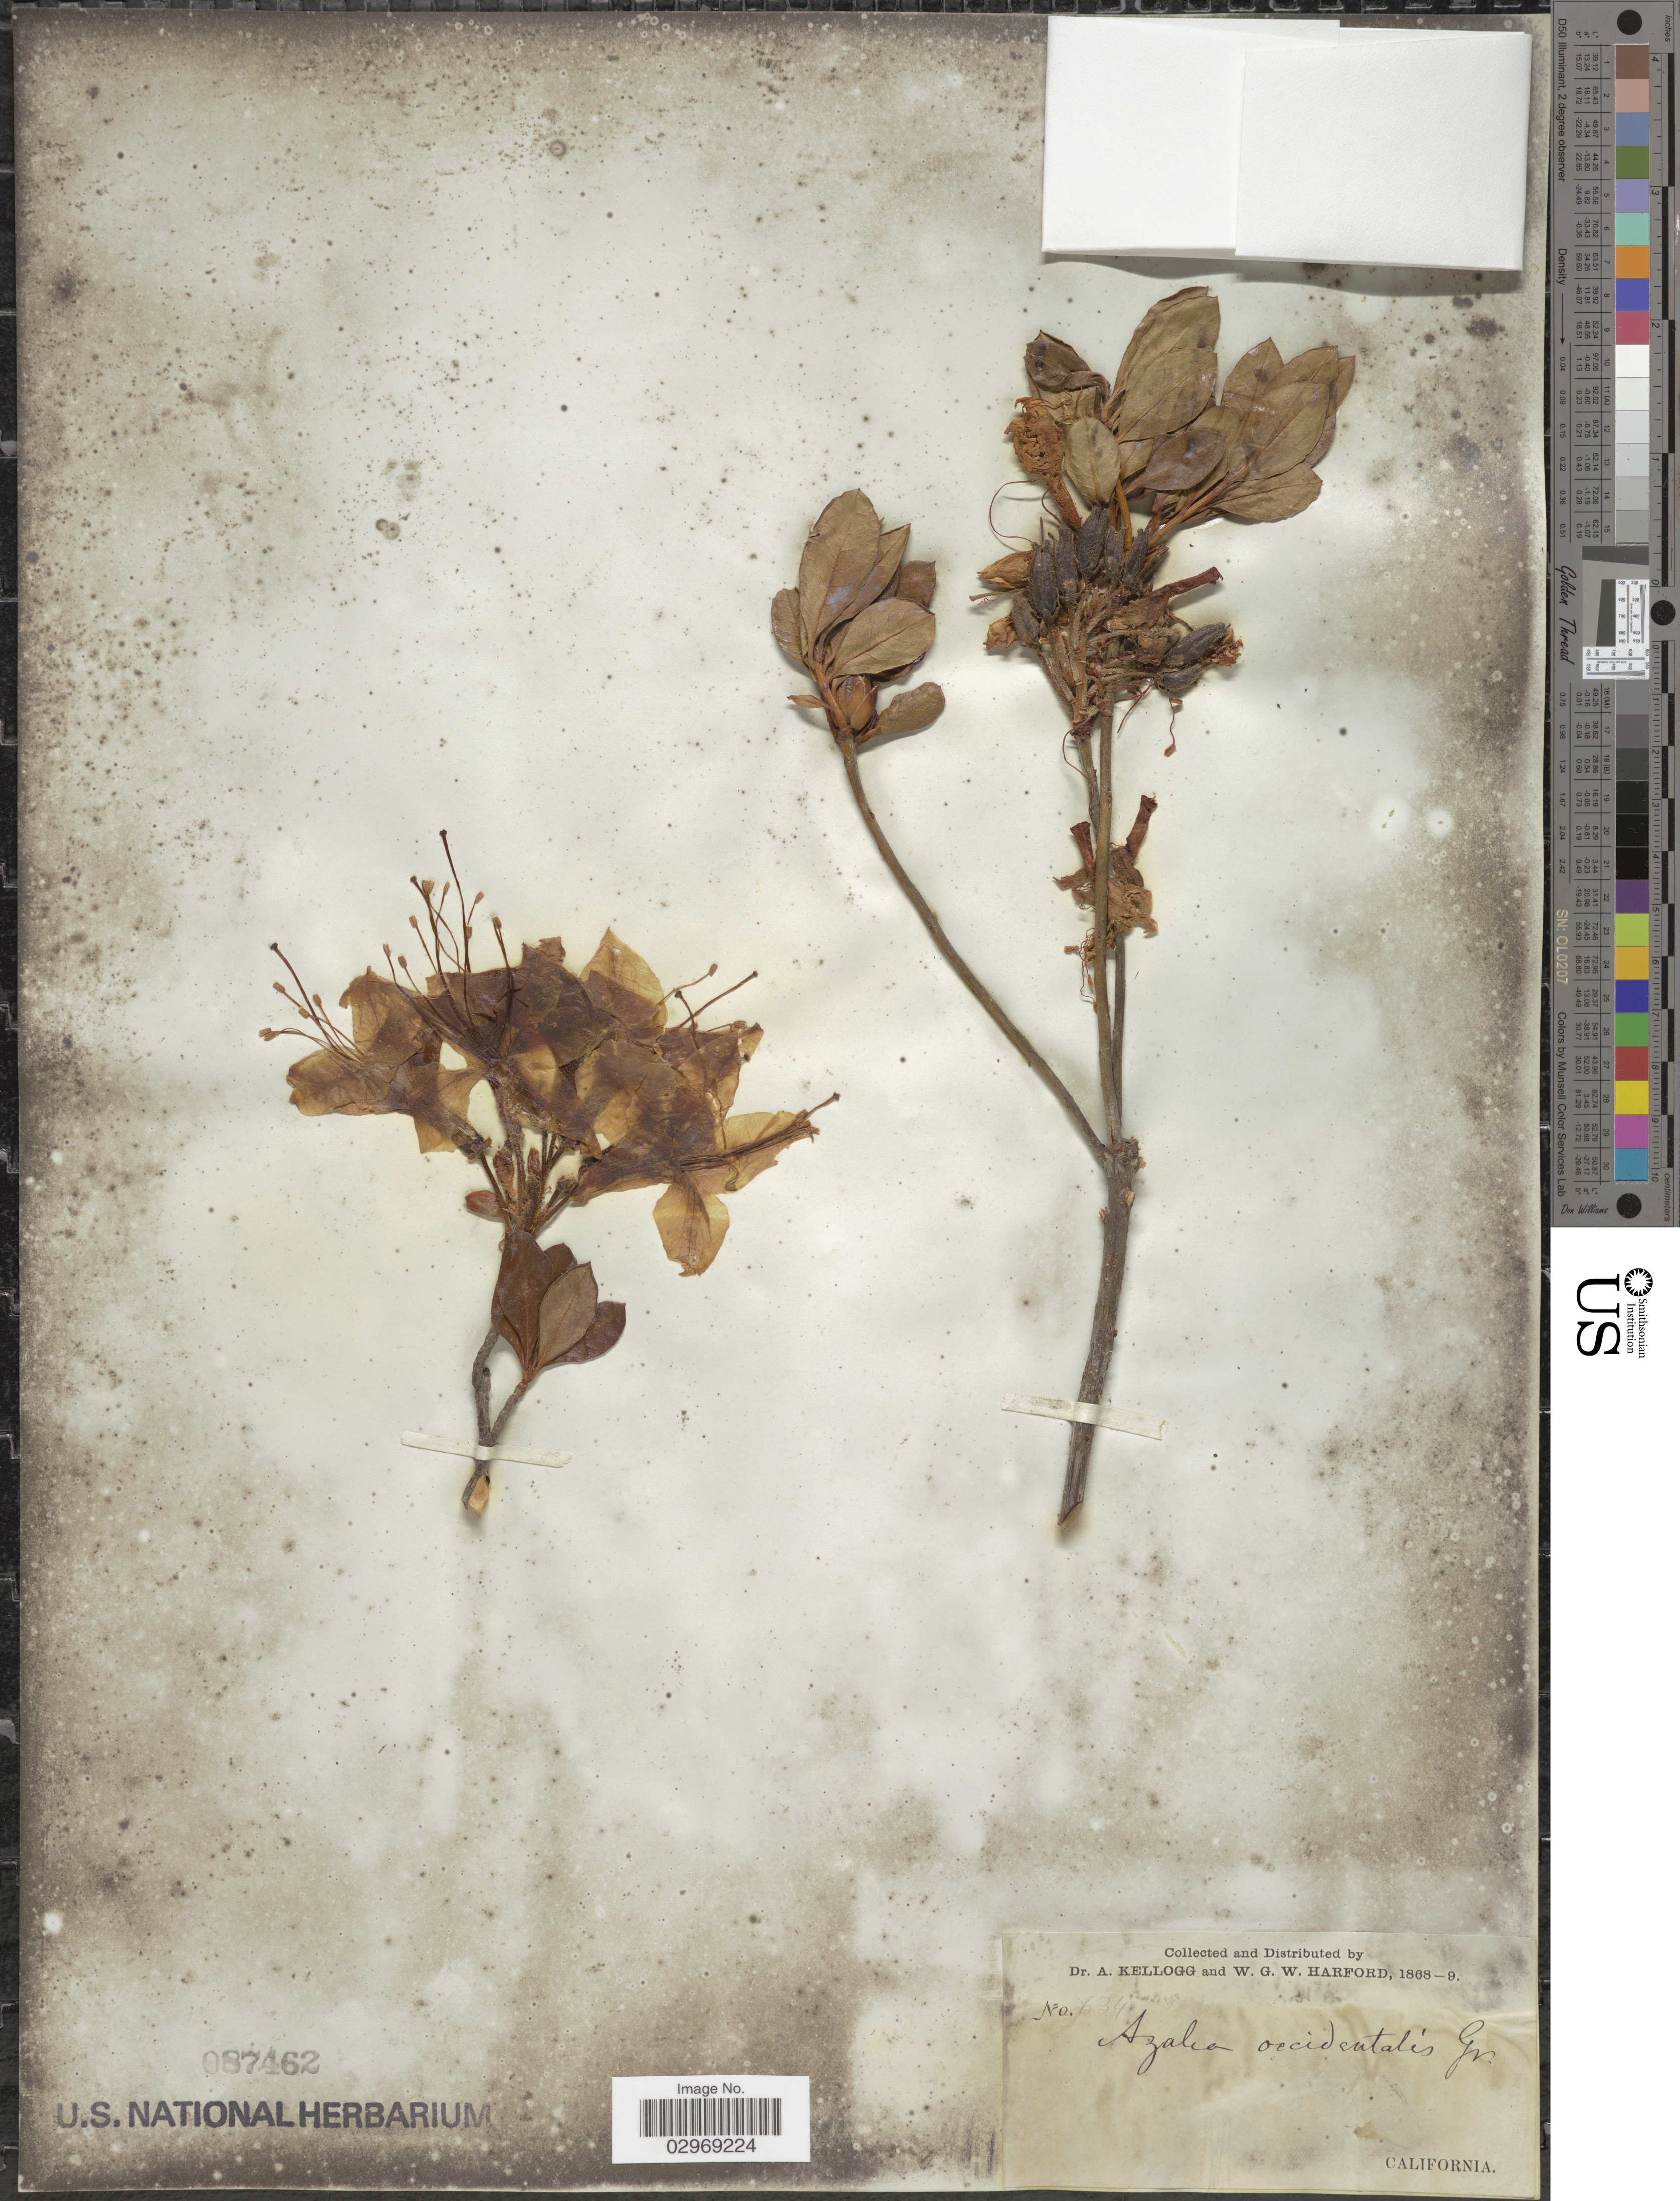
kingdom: Plantae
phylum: Tracheophyta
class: Magnoliopsida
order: Ericales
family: Ericaceae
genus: Rhododendron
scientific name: Rhododendron floccigerum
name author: Franch.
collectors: A. Kellogg & W. G. W. Harford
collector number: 634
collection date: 1868/1869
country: United States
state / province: California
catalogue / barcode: US 87462